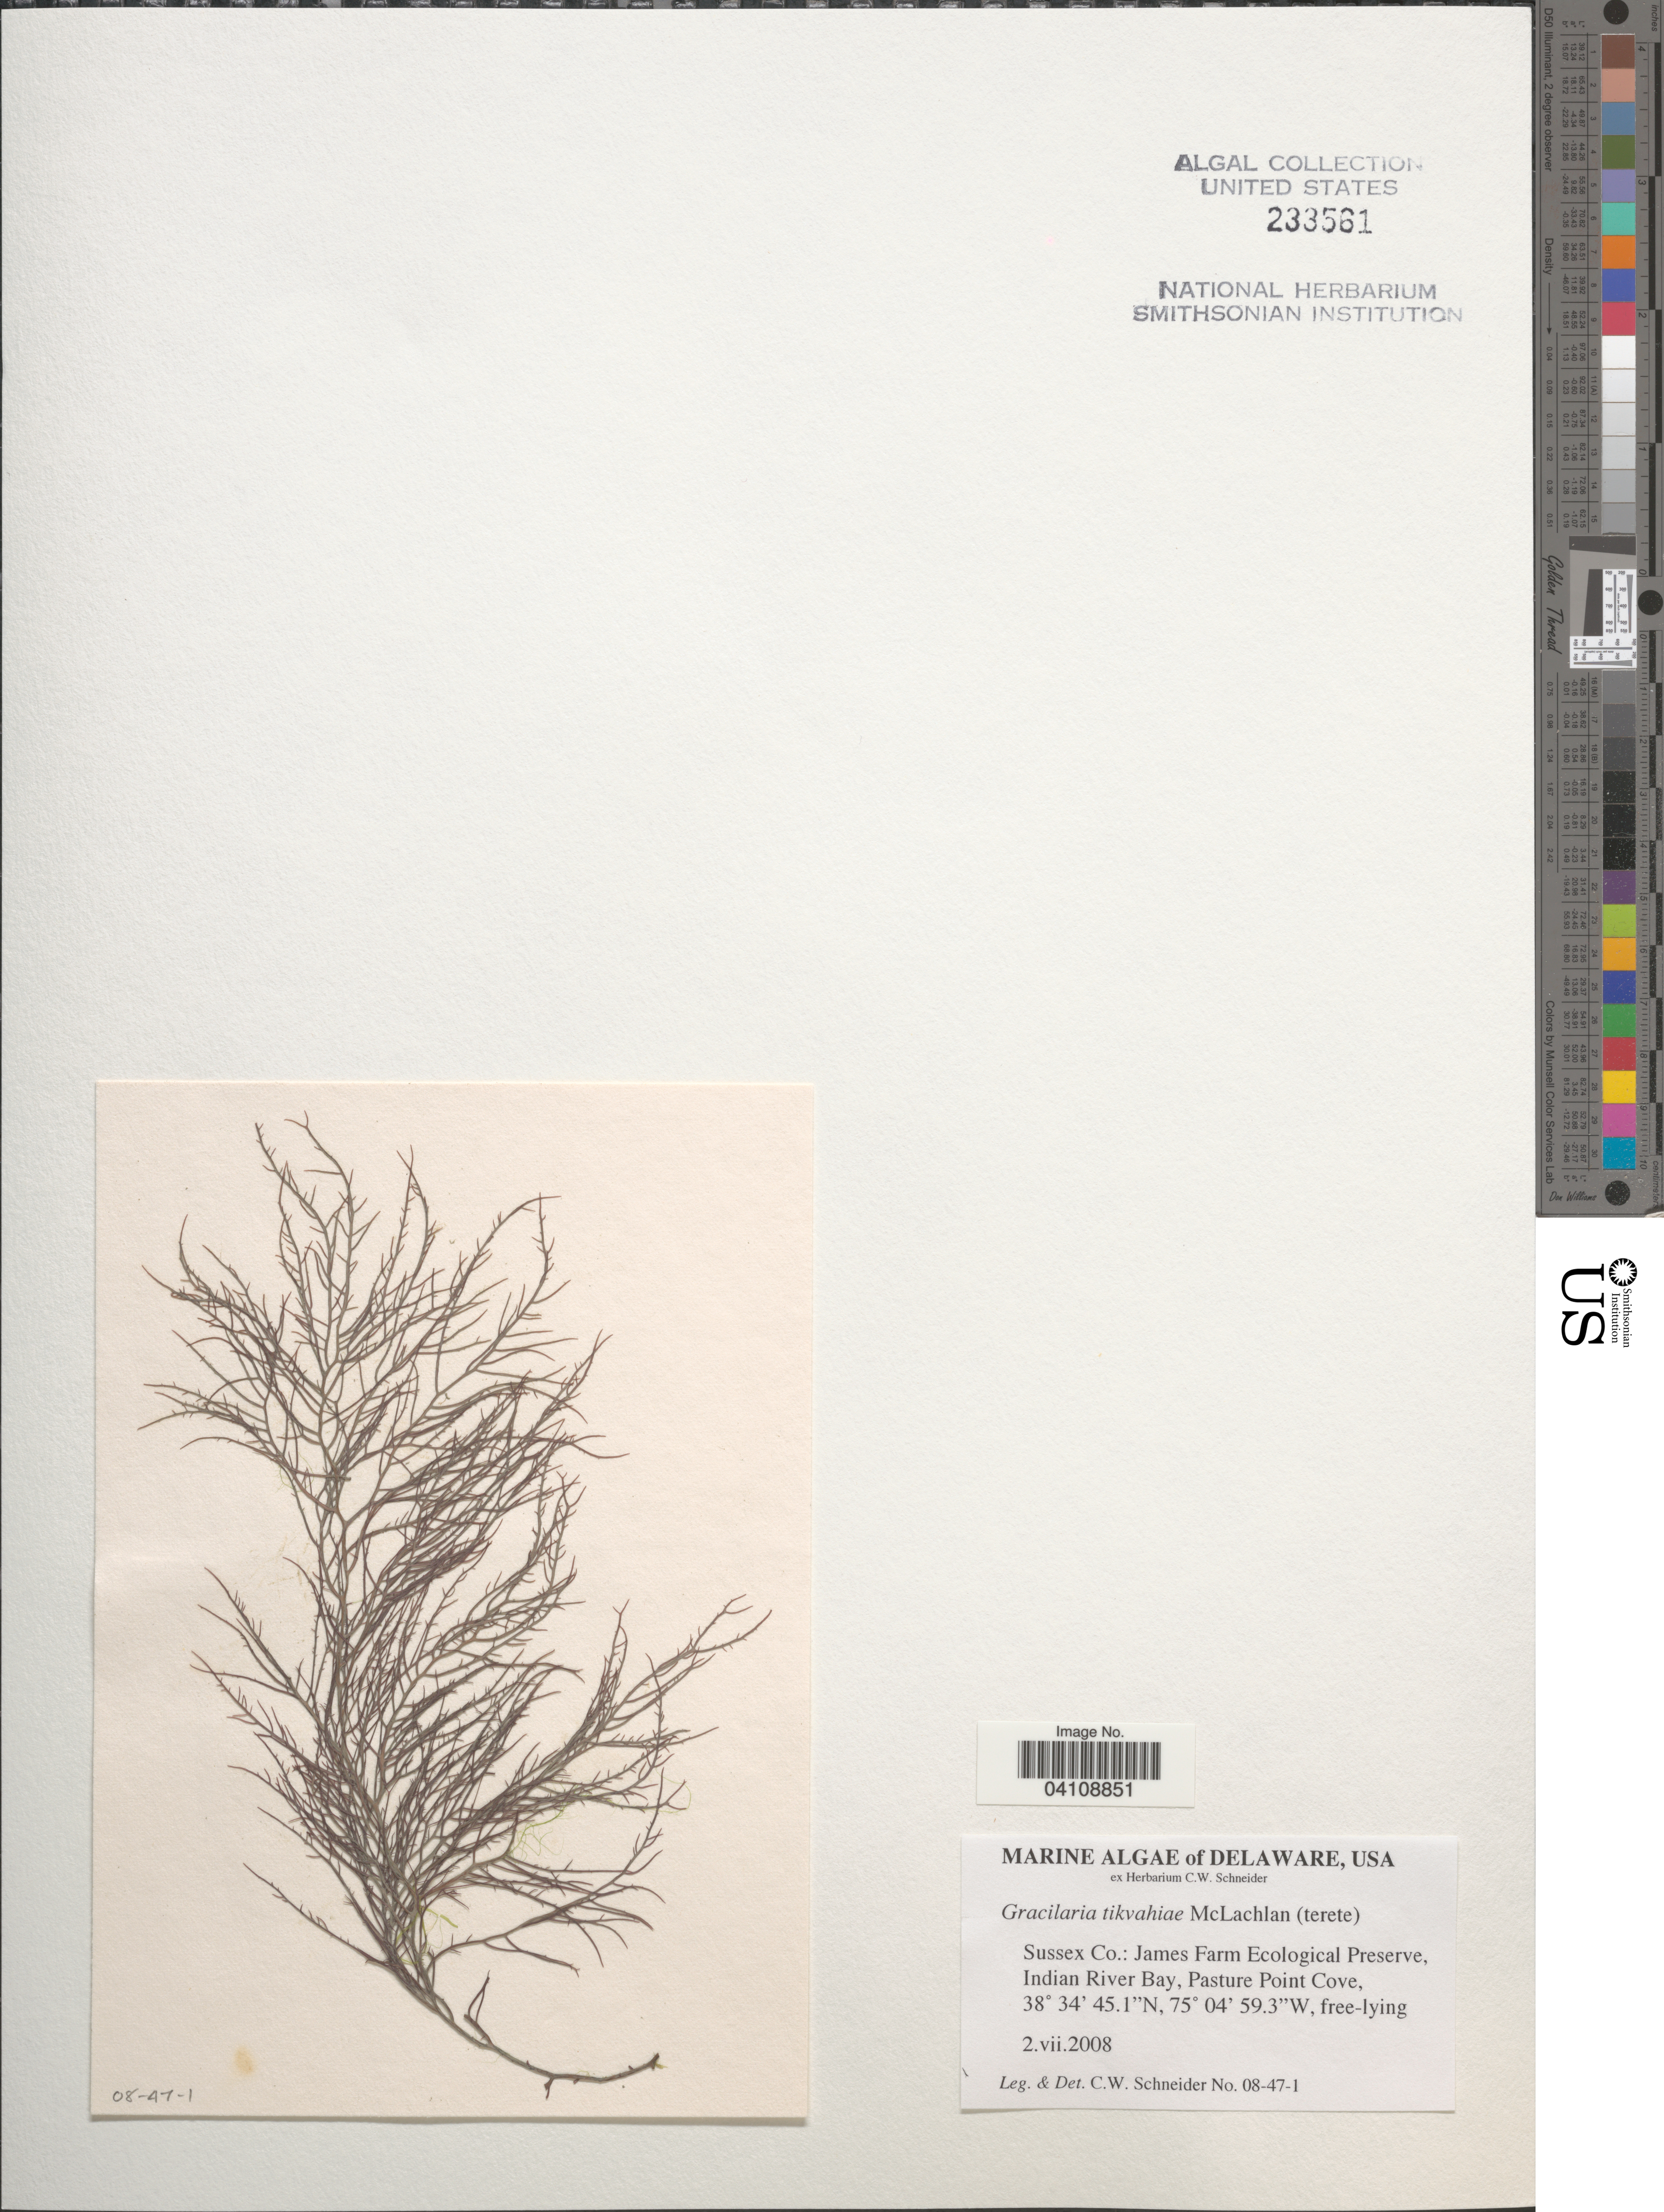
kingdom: Plantae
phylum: Rhodophyta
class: Florideophyceae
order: Gracilariales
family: Gracilariaceae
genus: Gracilaria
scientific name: Gracilaria tikvahiae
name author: McLachlan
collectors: C. W.Schneider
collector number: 08-47-1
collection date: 2008-07-02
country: United States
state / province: Delaware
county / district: Sussex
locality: Sussex Co.: James Farm Ecological Preserve, Indian River Bay, Pasture Point Cove.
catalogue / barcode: US 233561